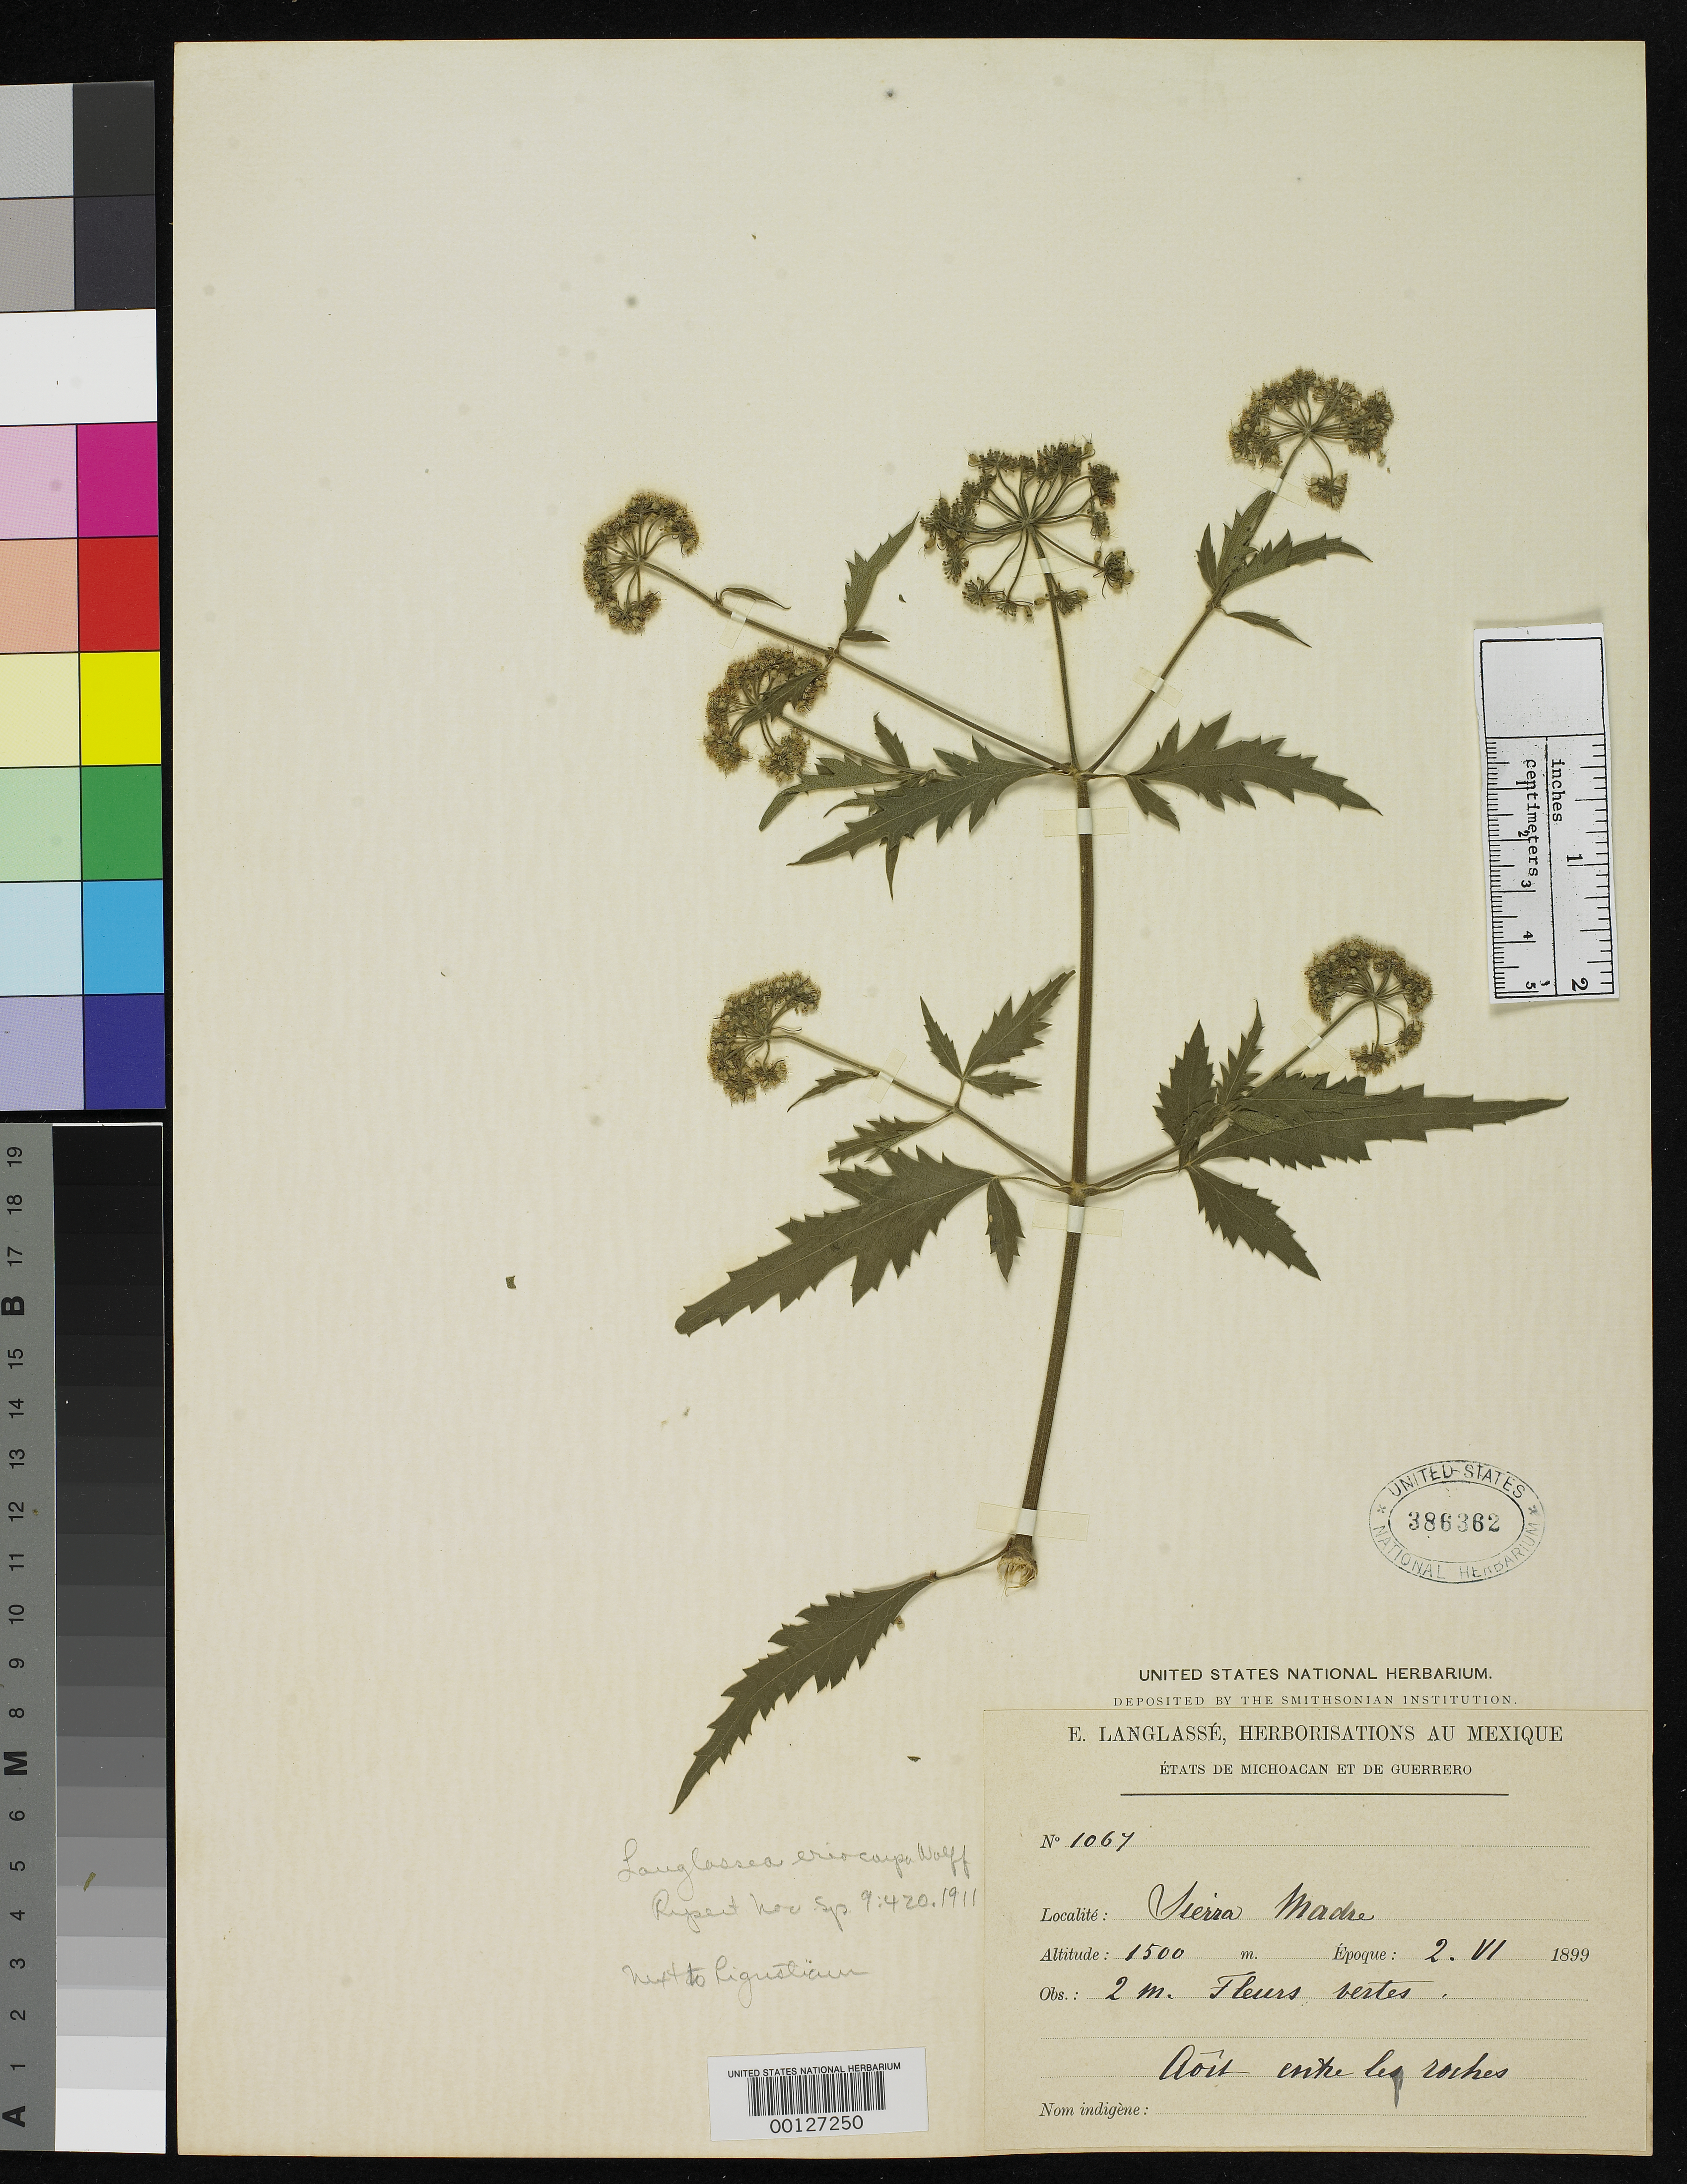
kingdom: Plantae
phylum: Tracheophyta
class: Magnoliopsida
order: Apiales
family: Apiaceae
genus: Langlassea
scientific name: Langlassea eriocarpa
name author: H. Wolff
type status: Isotype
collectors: E. Langlassé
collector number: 1067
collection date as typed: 02 Jun 1899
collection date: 1899-06-02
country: Mexico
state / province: Guerrero / Michoacán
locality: Sierra Madre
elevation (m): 1500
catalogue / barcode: US 386362